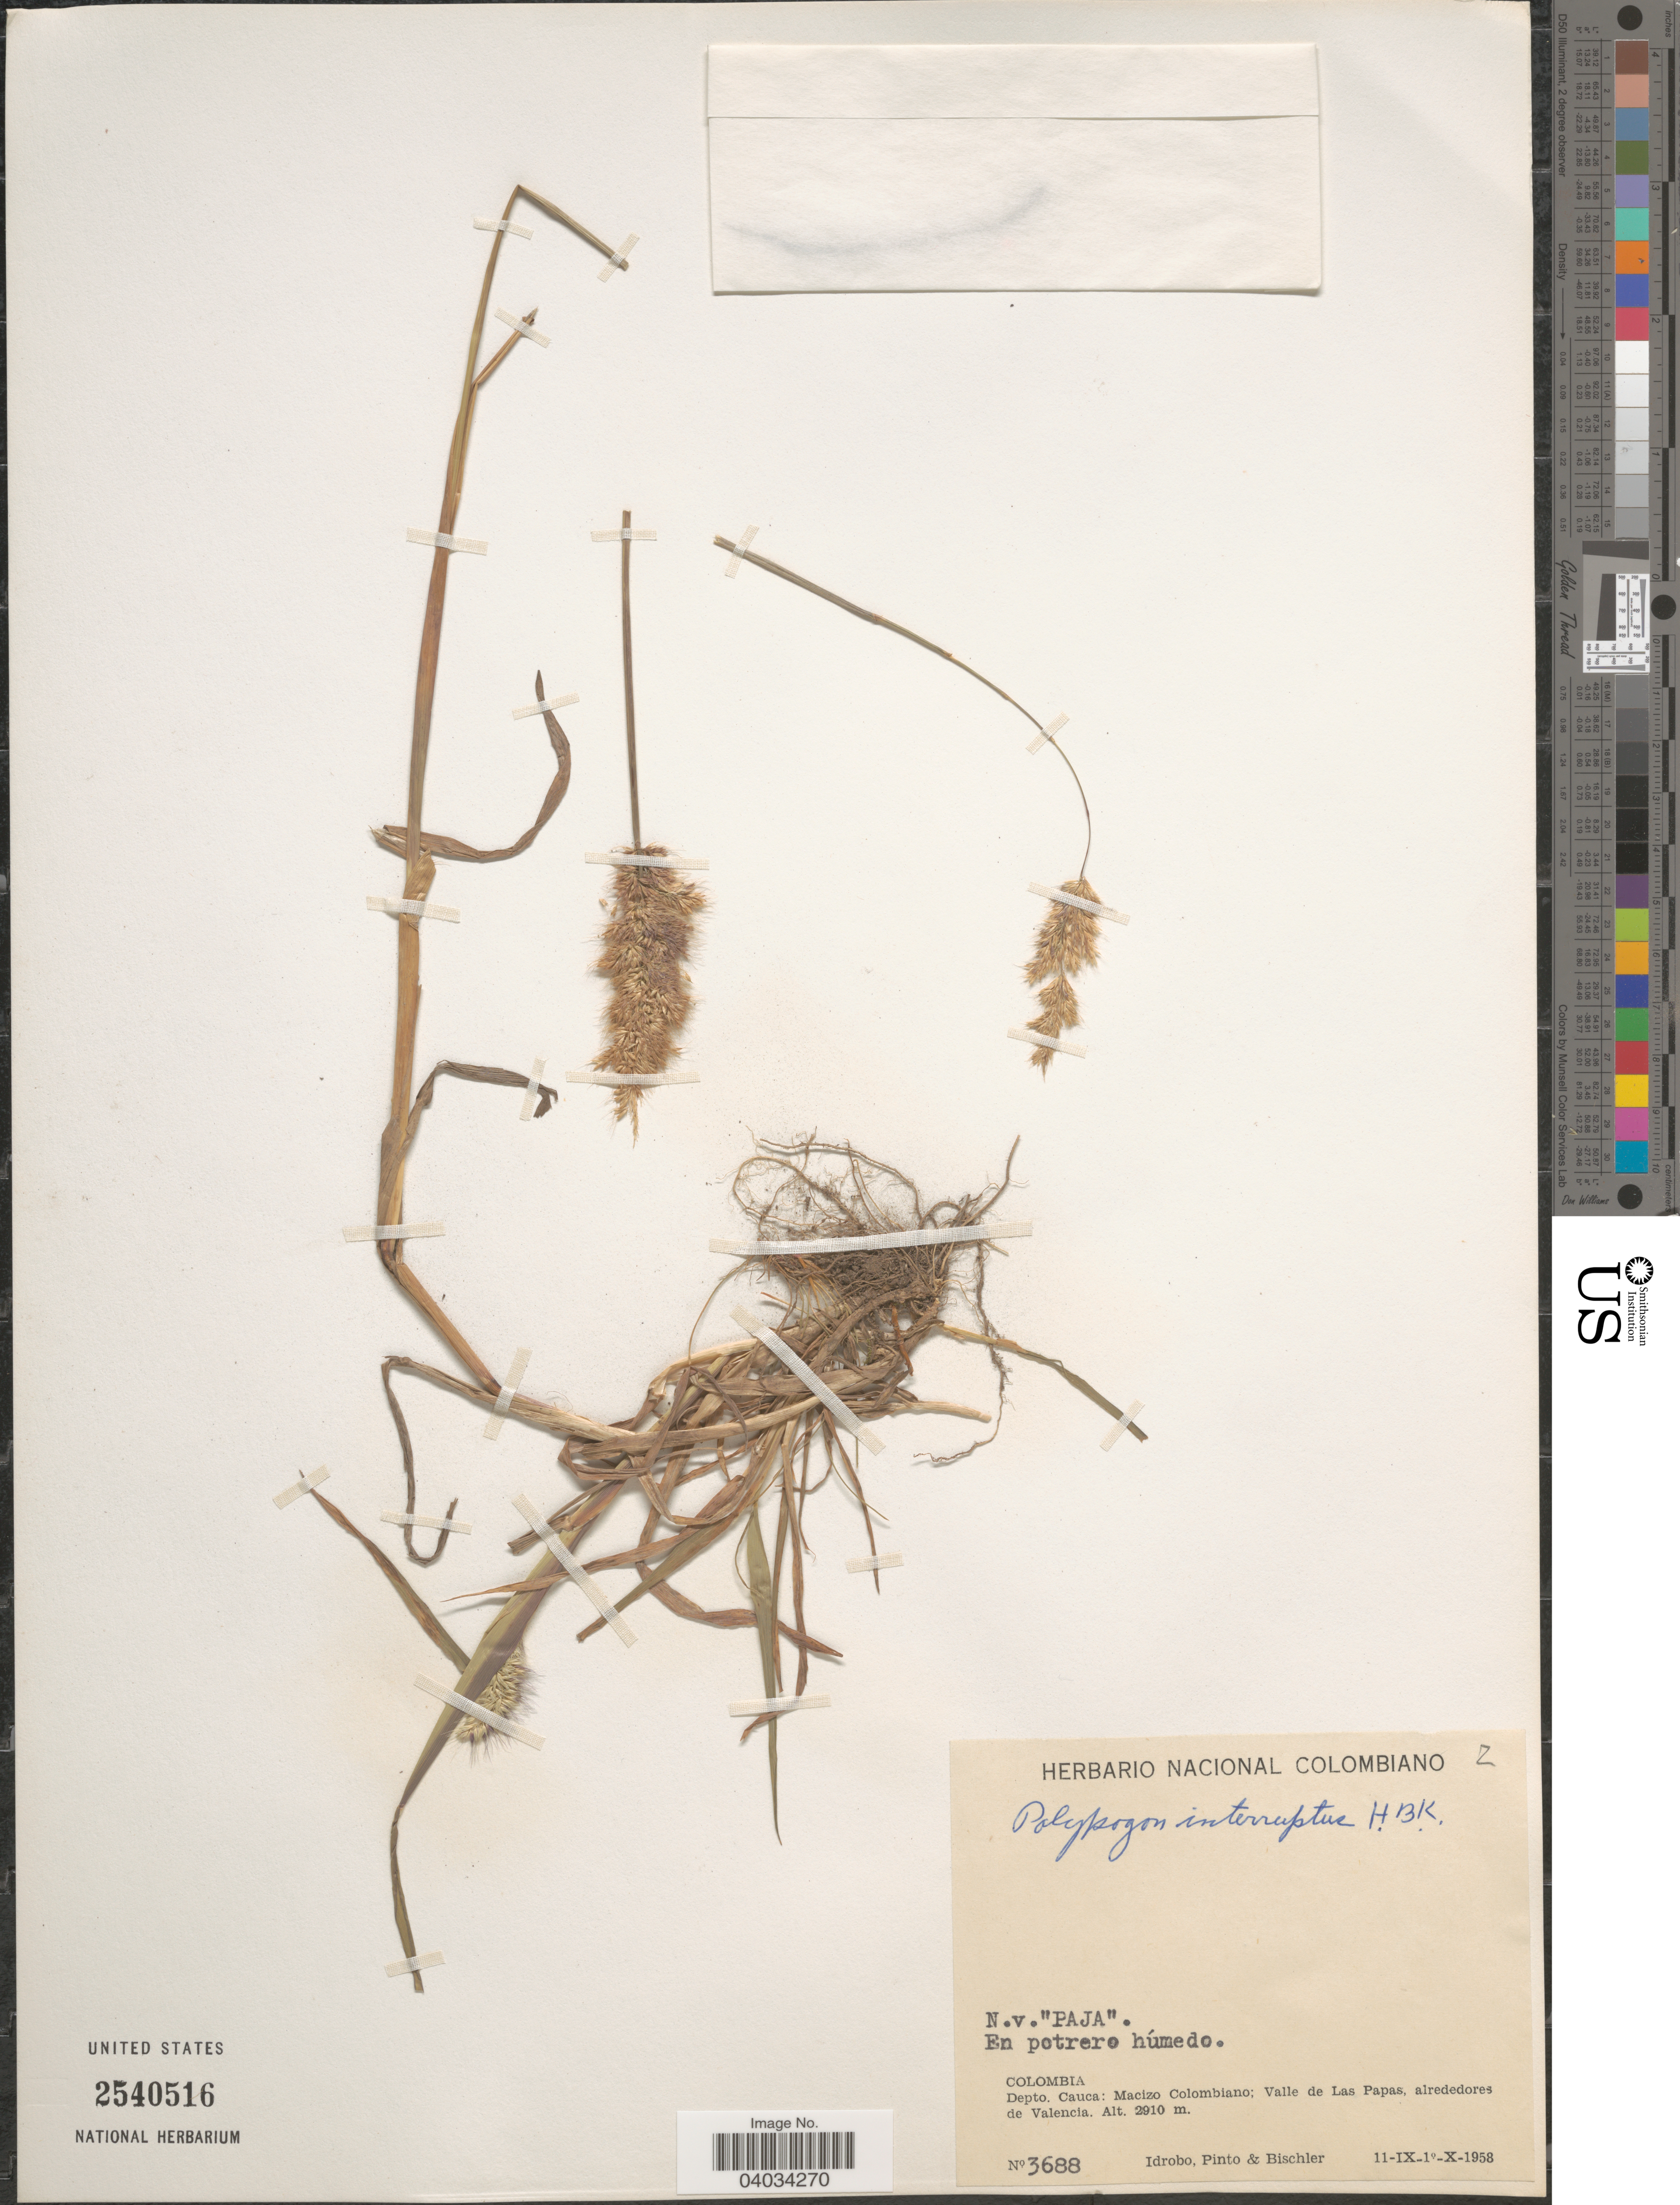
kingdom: Plantae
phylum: Tracheophyta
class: Liliopsida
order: Poales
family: Poaceae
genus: Polypogon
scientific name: Polypogon interruptus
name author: Kunth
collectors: -- Idrobo, Pinto, -- & -. Bischler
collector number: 3688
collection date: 1958-09-11/1958-10-01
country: Colombia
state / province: Cauca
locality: Depto. Cauca: Macizo Colombiano; Valle de Las Papas, alrededores de Valencia.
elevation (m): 2910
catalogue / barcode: US 2540516